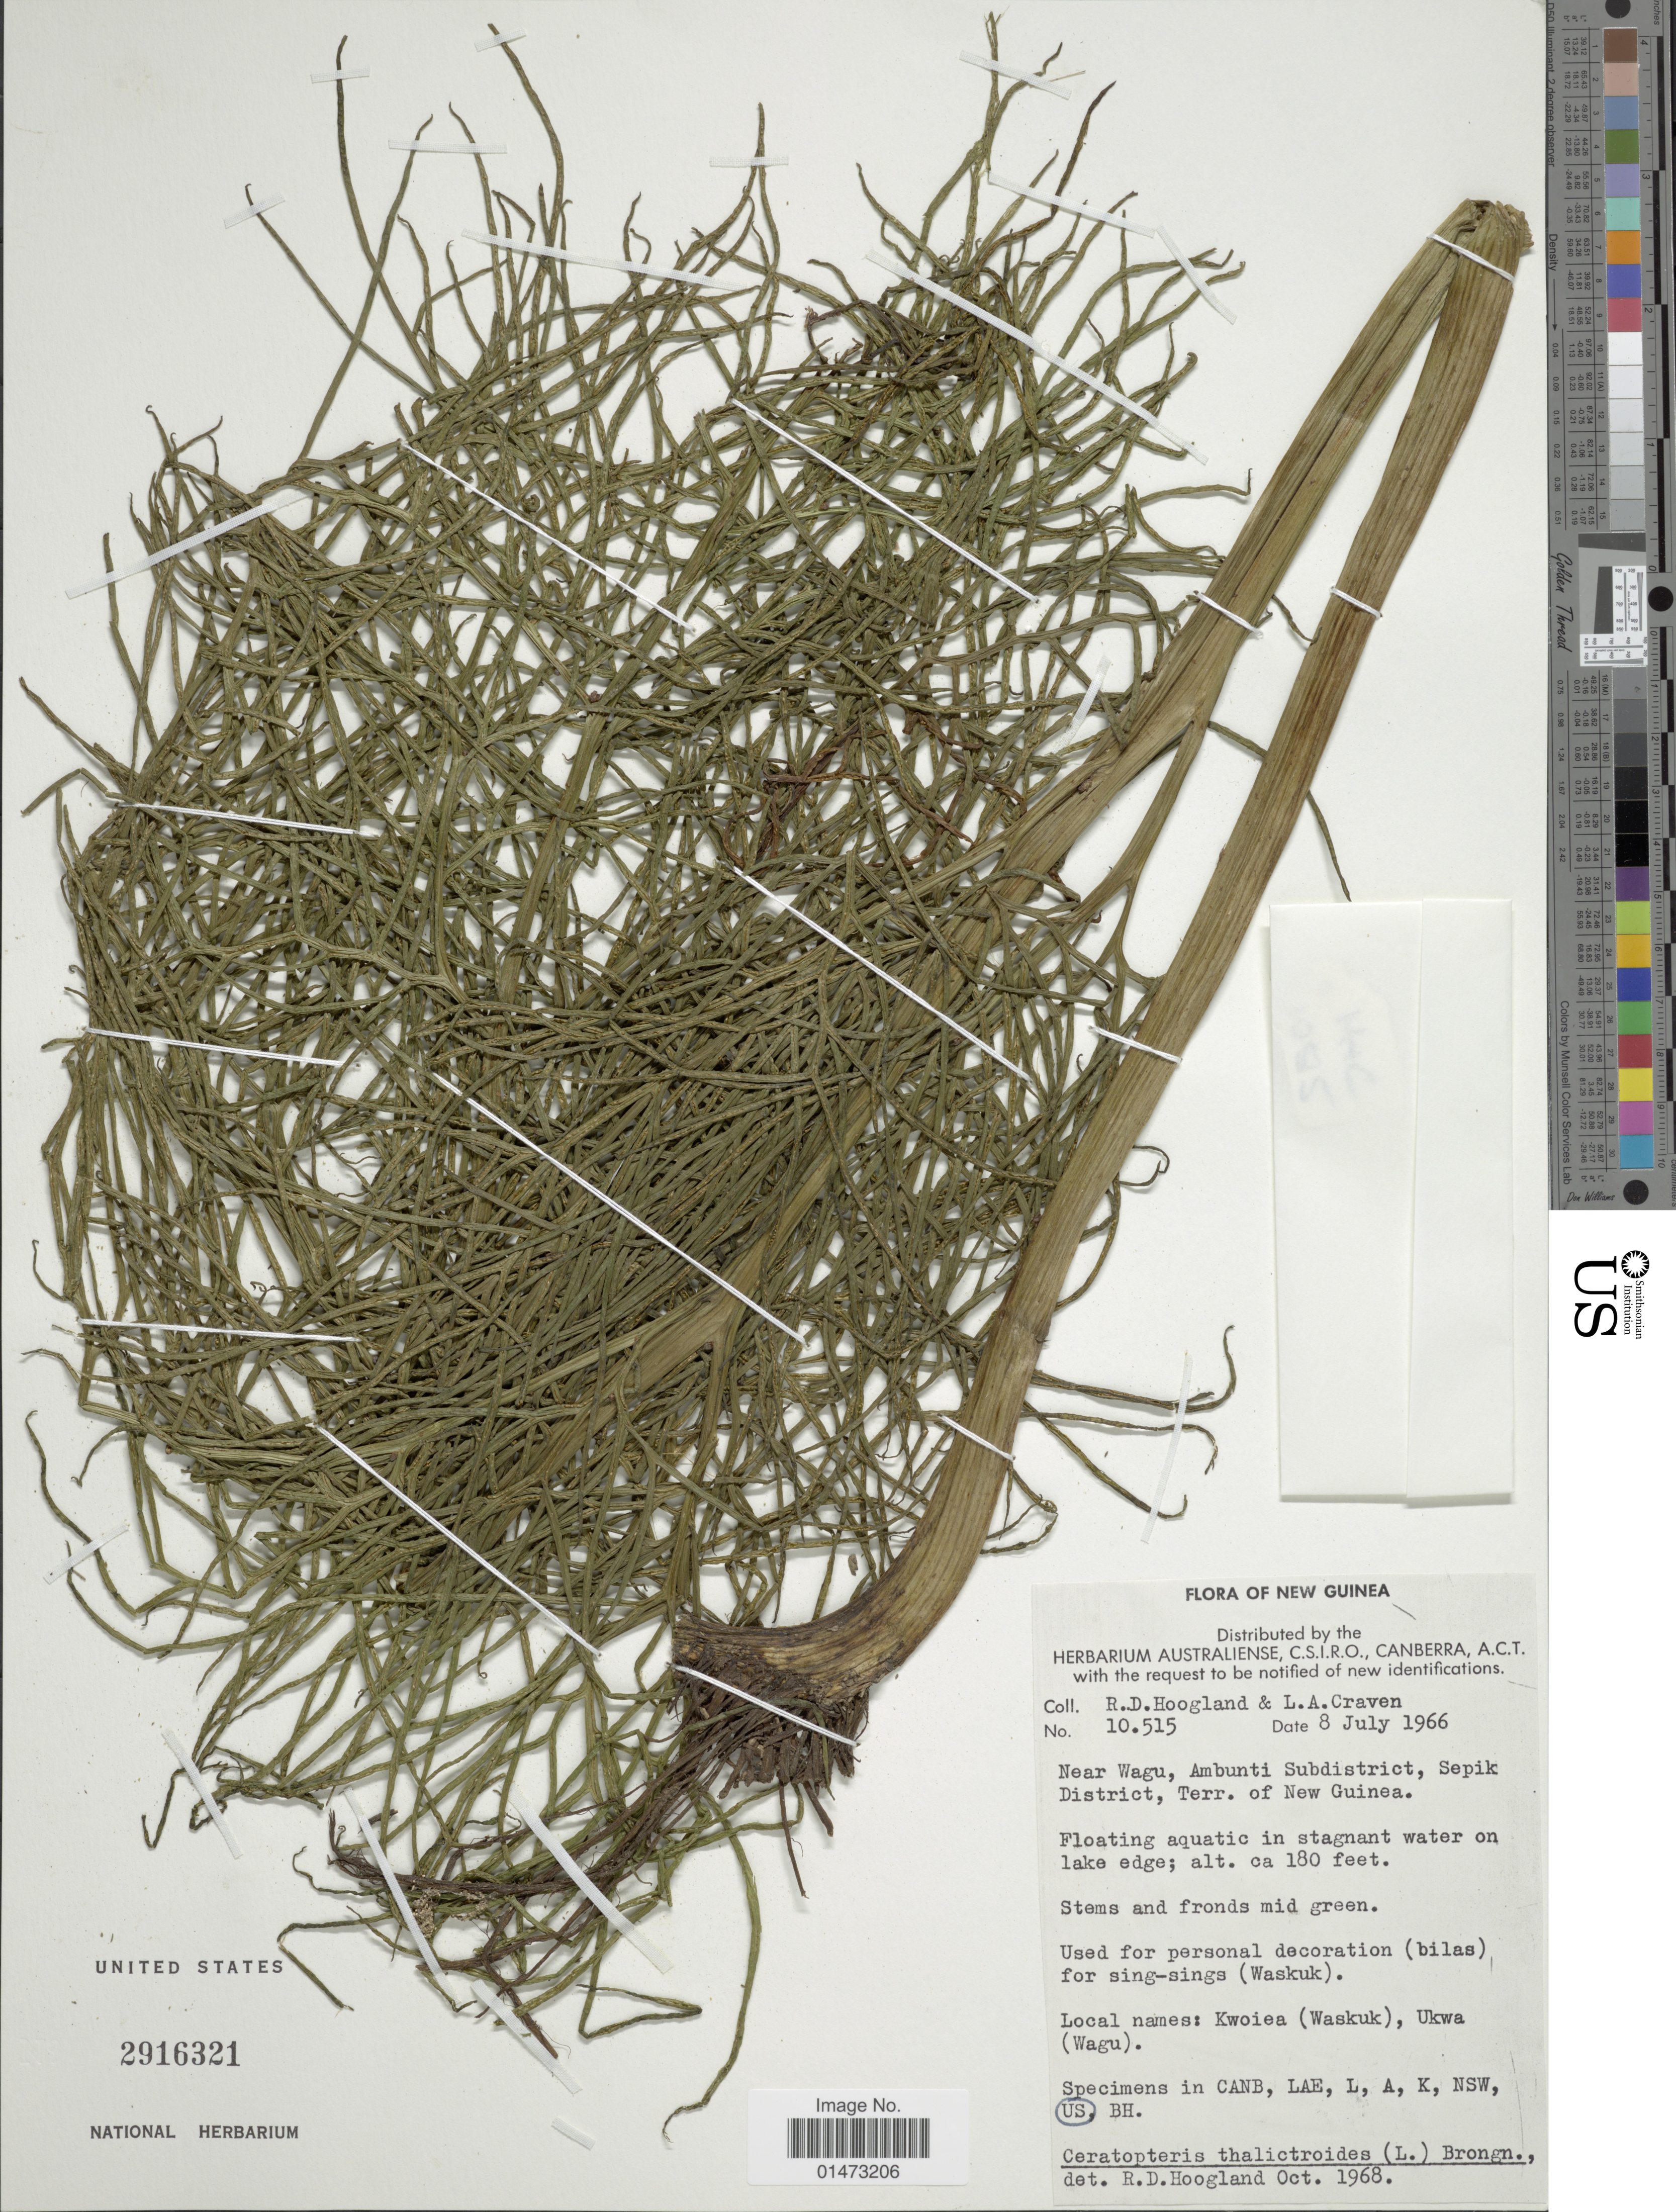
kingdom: Plantae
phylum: Tracheophyta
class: Polypodiopsida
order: Polypodiales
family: Pteridaceae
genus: Ceratopteris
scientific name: Ceratopteris thalictroides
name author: (L.) Brongn.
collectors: R. D. Hoogland & L. A. Craven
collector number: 10515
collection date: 1966-07-08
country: Papua New Guinea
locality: Near Wagu, Ambunti Subdistrict, Sepik District, Terr. of New Guinea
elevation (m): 55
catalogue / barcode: US 2916321